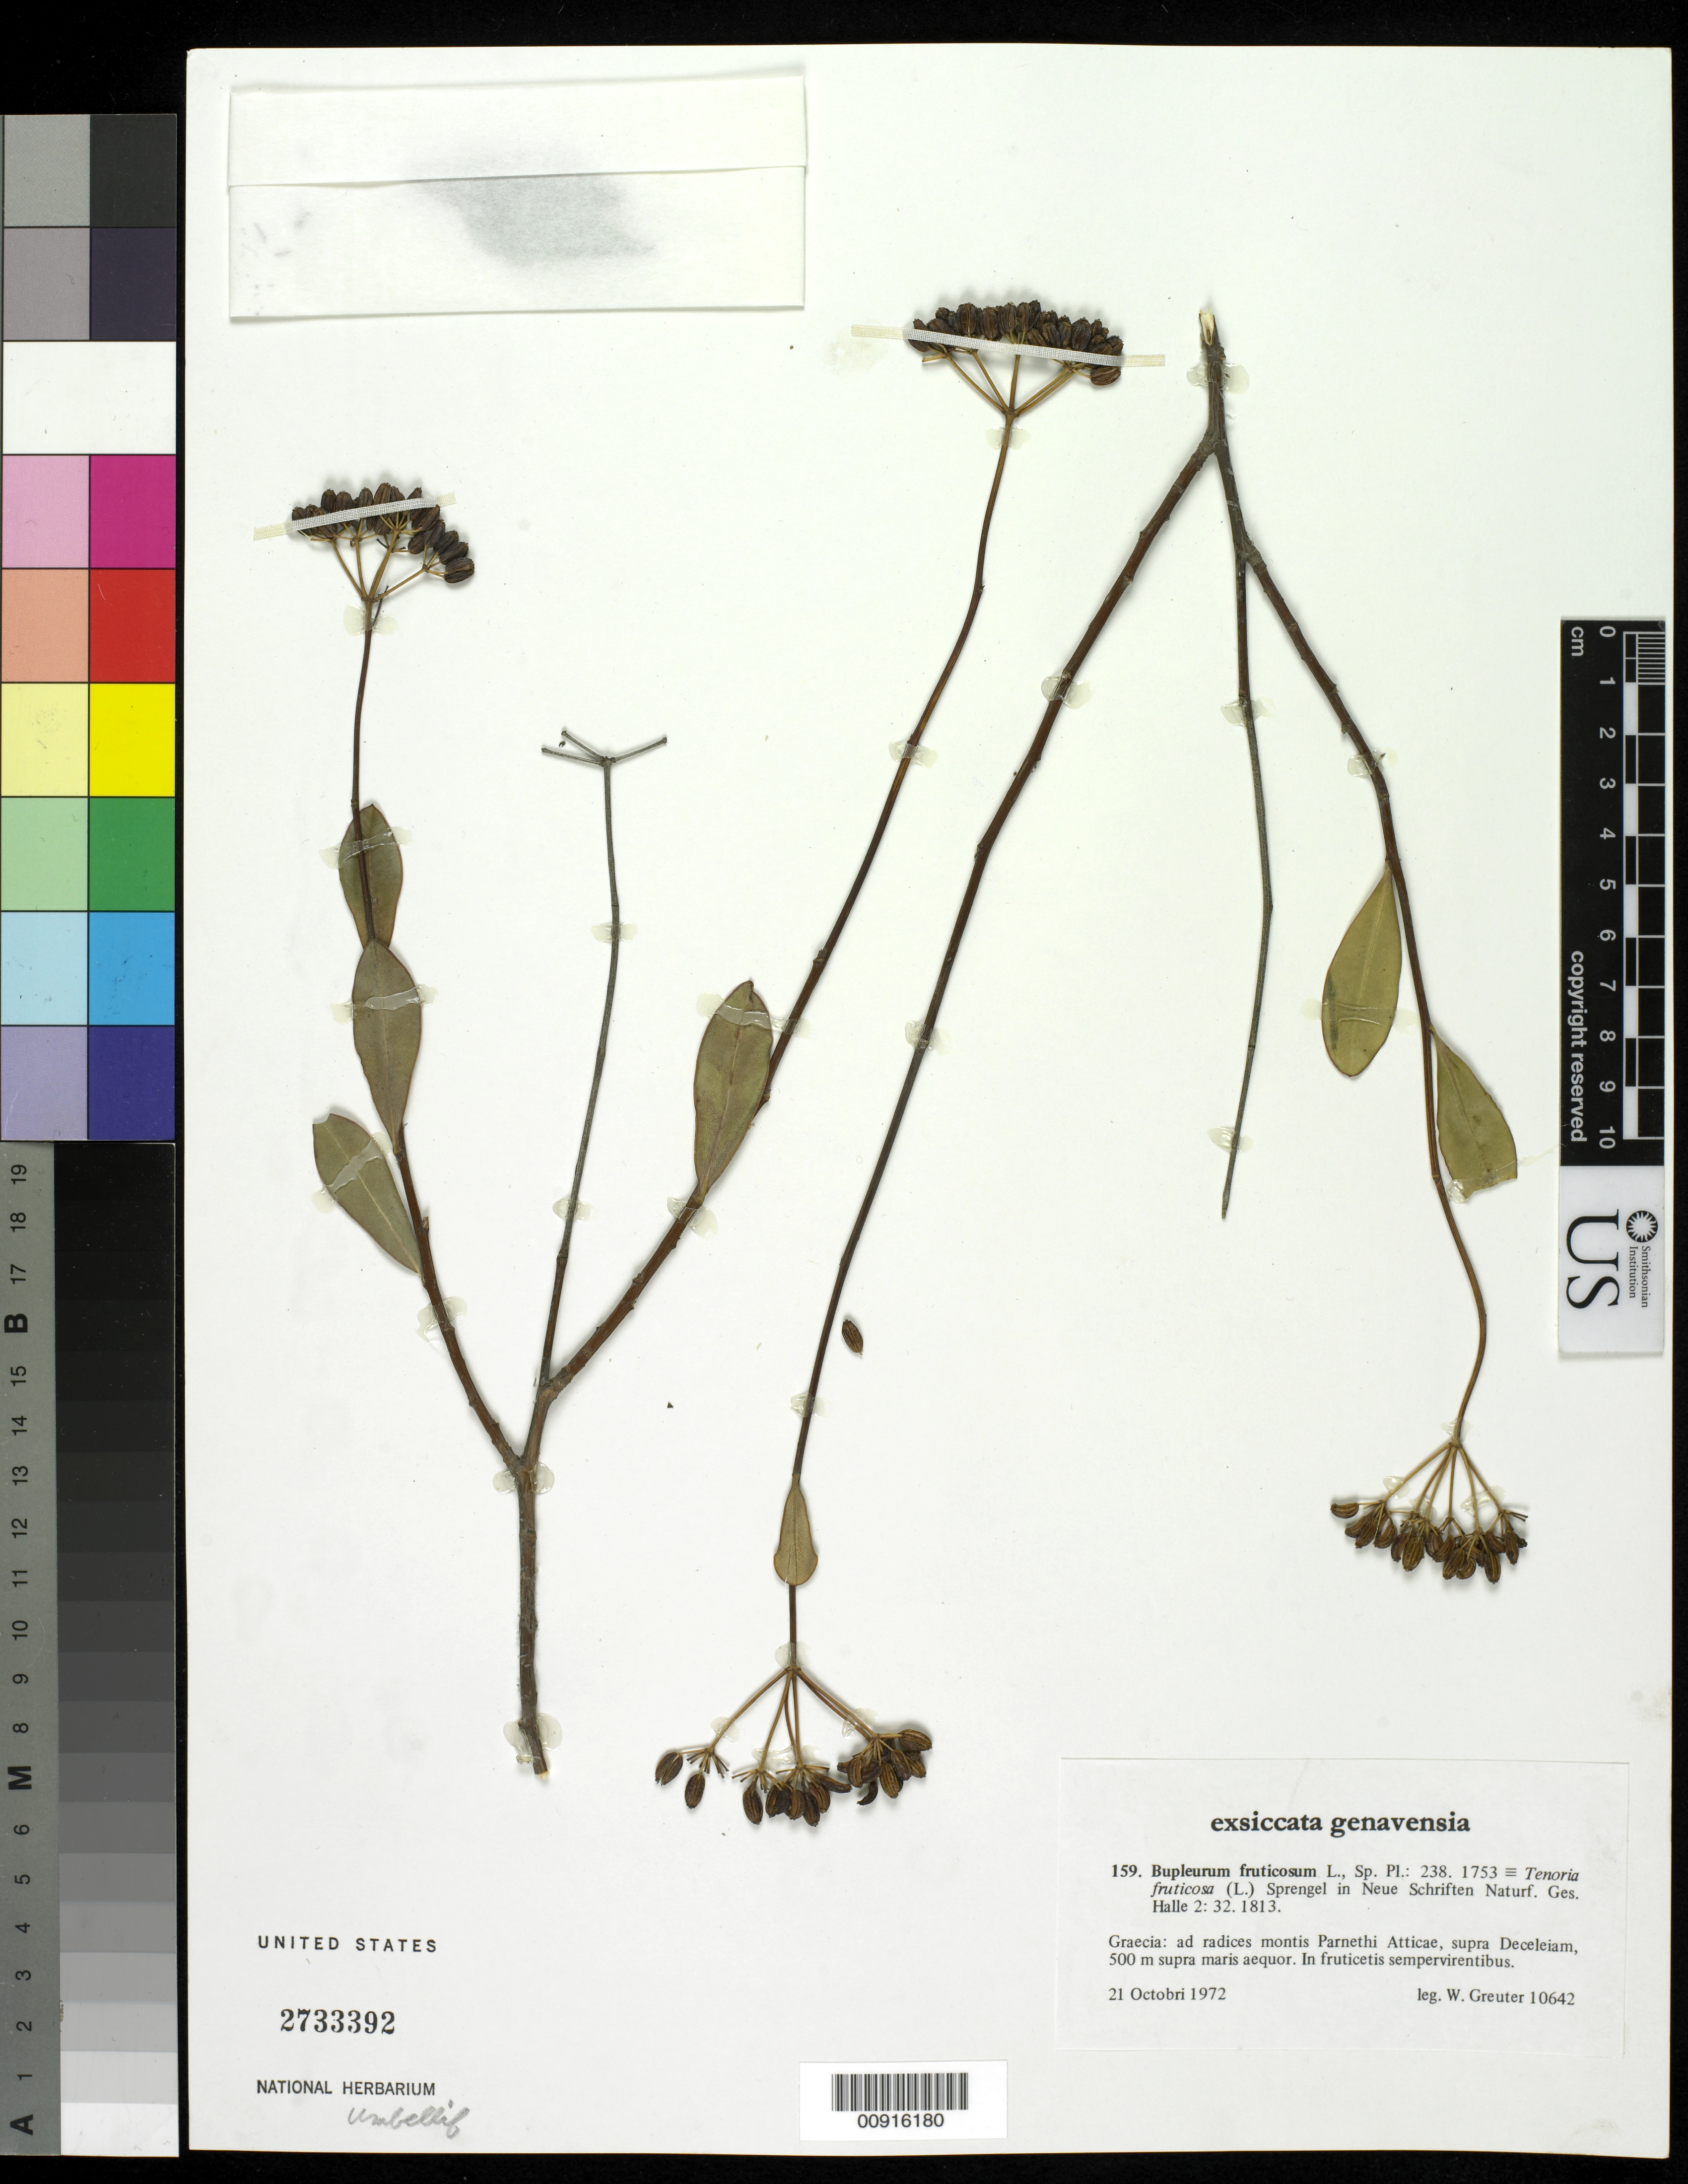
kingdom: Plantae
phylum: Tracheophyta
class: Magnoliopsida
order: Apiales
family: Apiaceae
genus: Bupleurum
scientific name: Bupleurum fruticosum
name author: L.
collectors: W. Greuter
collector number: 10642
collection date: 1972-10-21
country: Greece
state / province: Attica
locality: Graecia: ad radices montis Partheni Atticae.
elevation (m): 500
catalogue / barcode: US 2733392